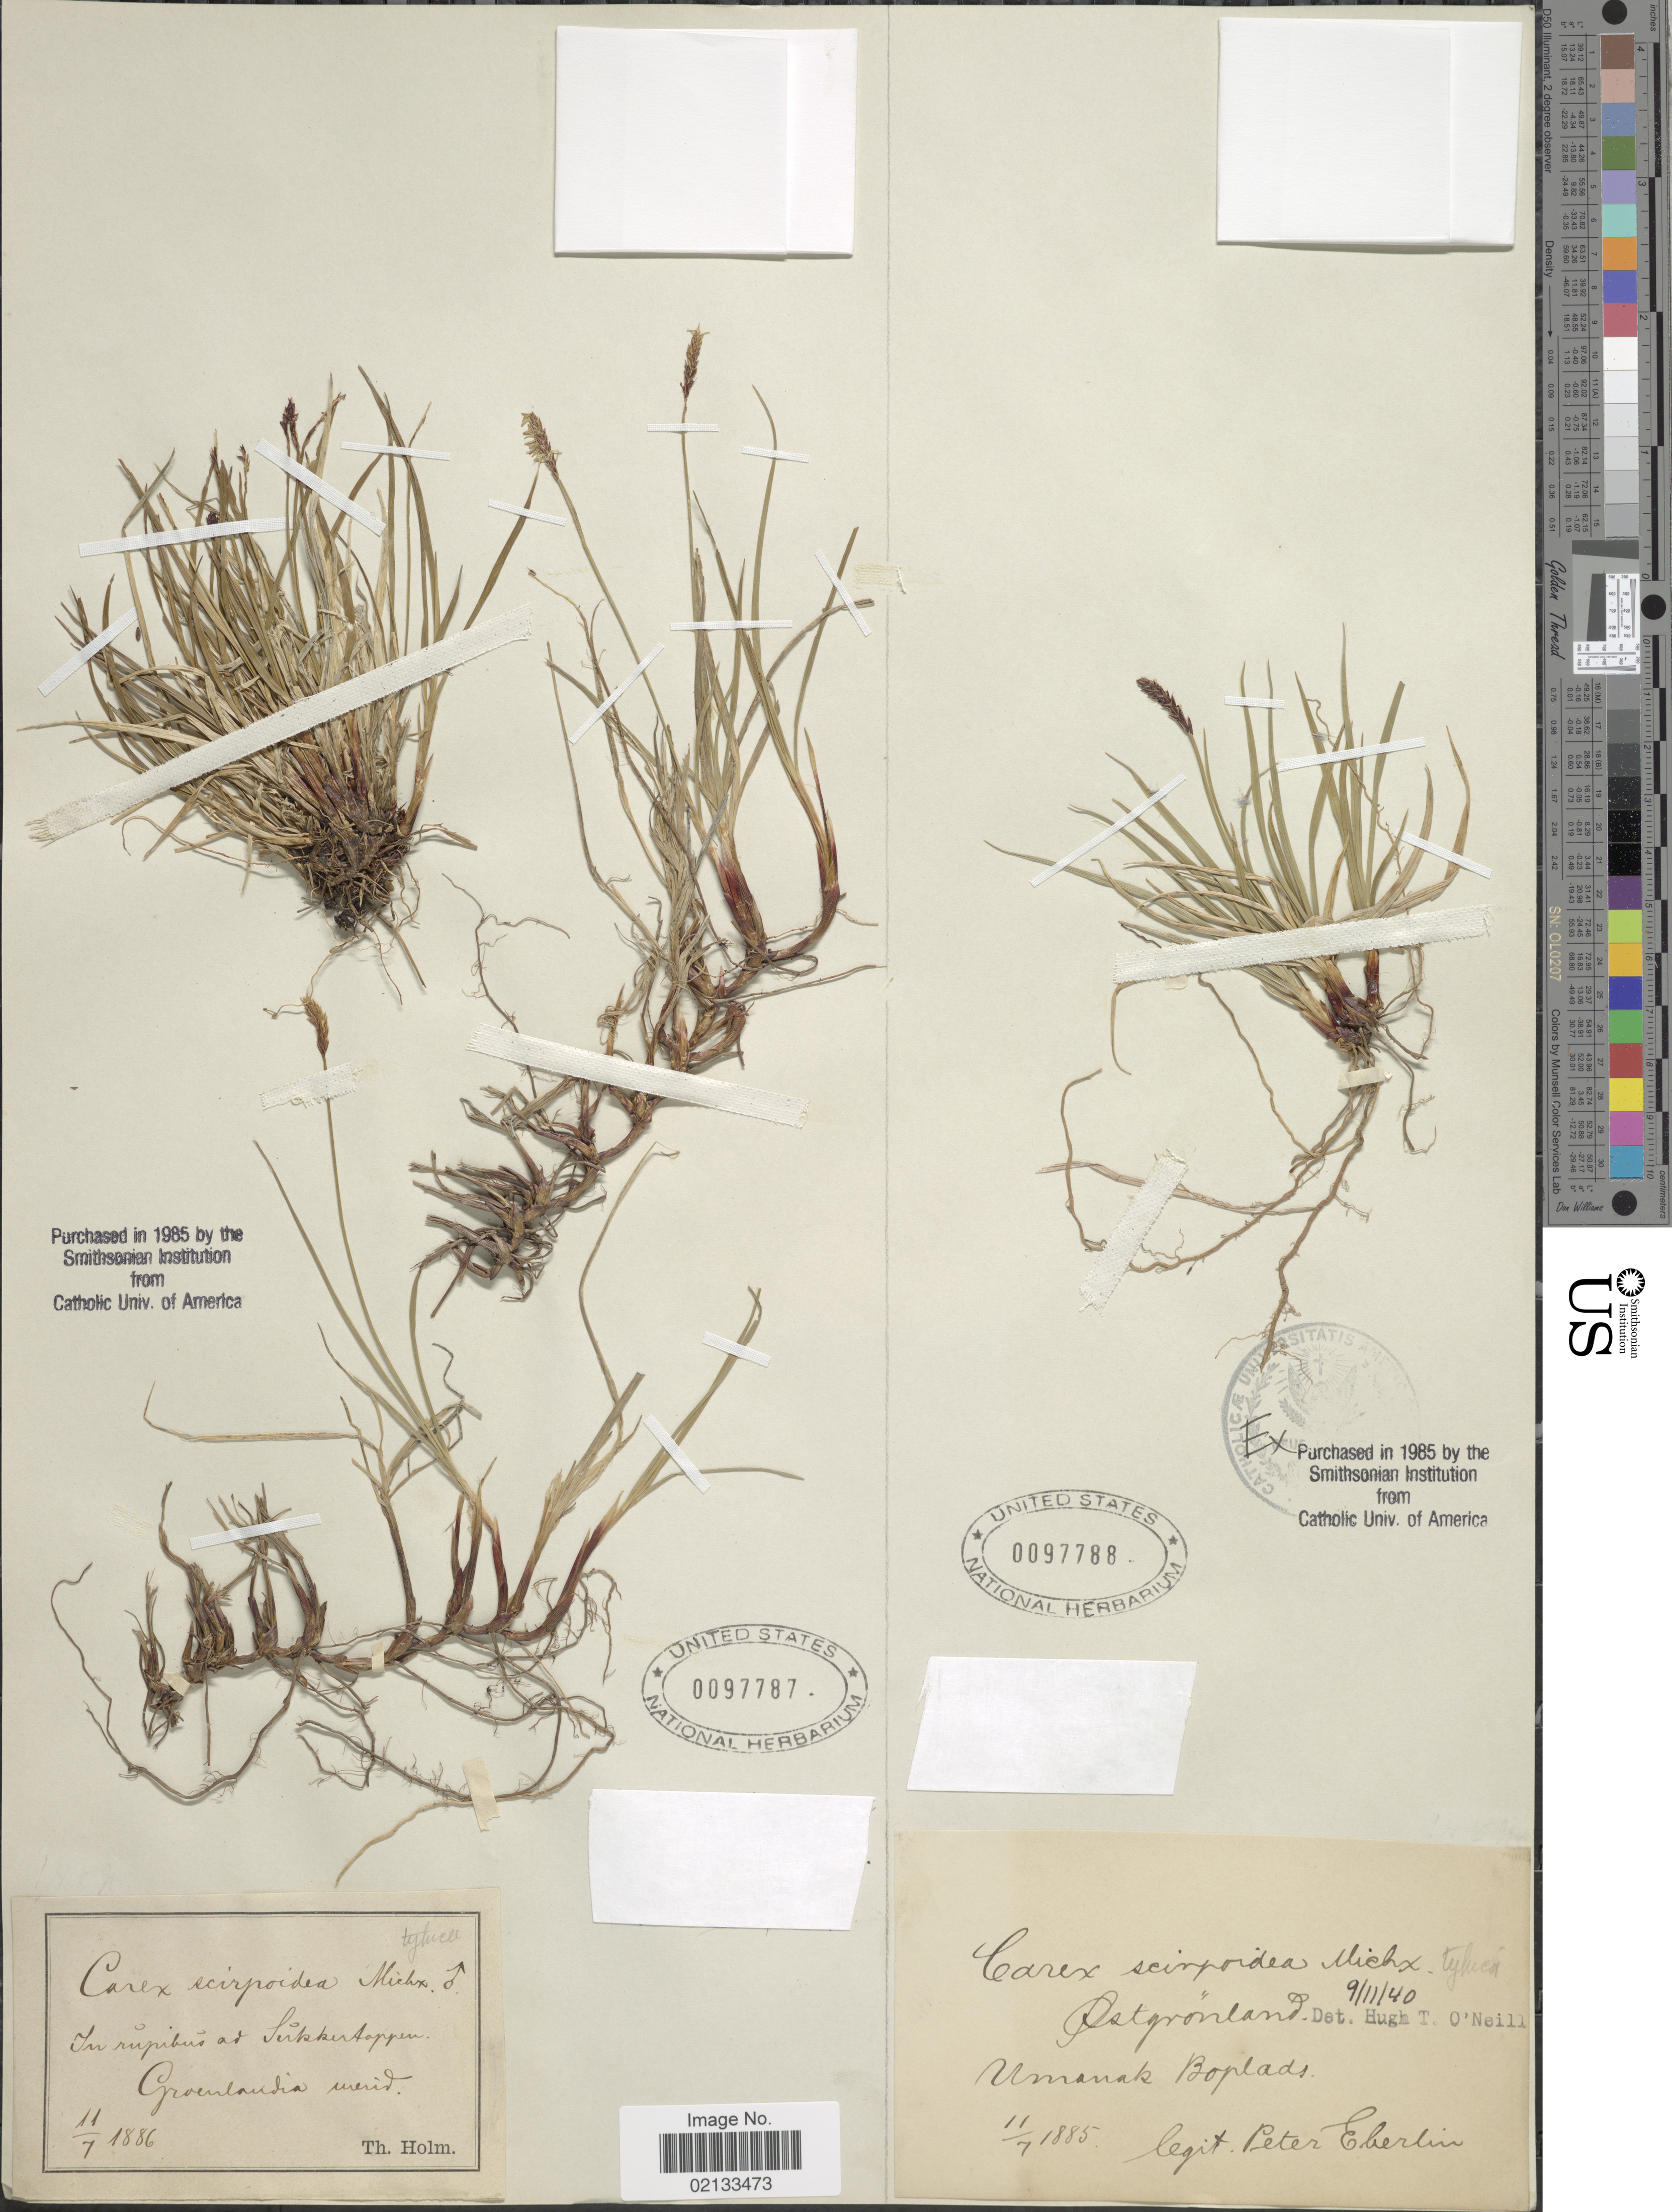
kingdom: Plantae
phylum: Tracheophyta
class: Liliopsida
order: Poales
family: Cyperaceae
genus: Carex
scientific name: Carex scirpoidea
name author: Michx.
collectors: T. Holm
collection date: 1886-07-11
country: Greenland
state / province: Qeqqata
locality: In rupibus ad Sukkertoppen Groenlandia merid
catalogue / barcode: US 97787